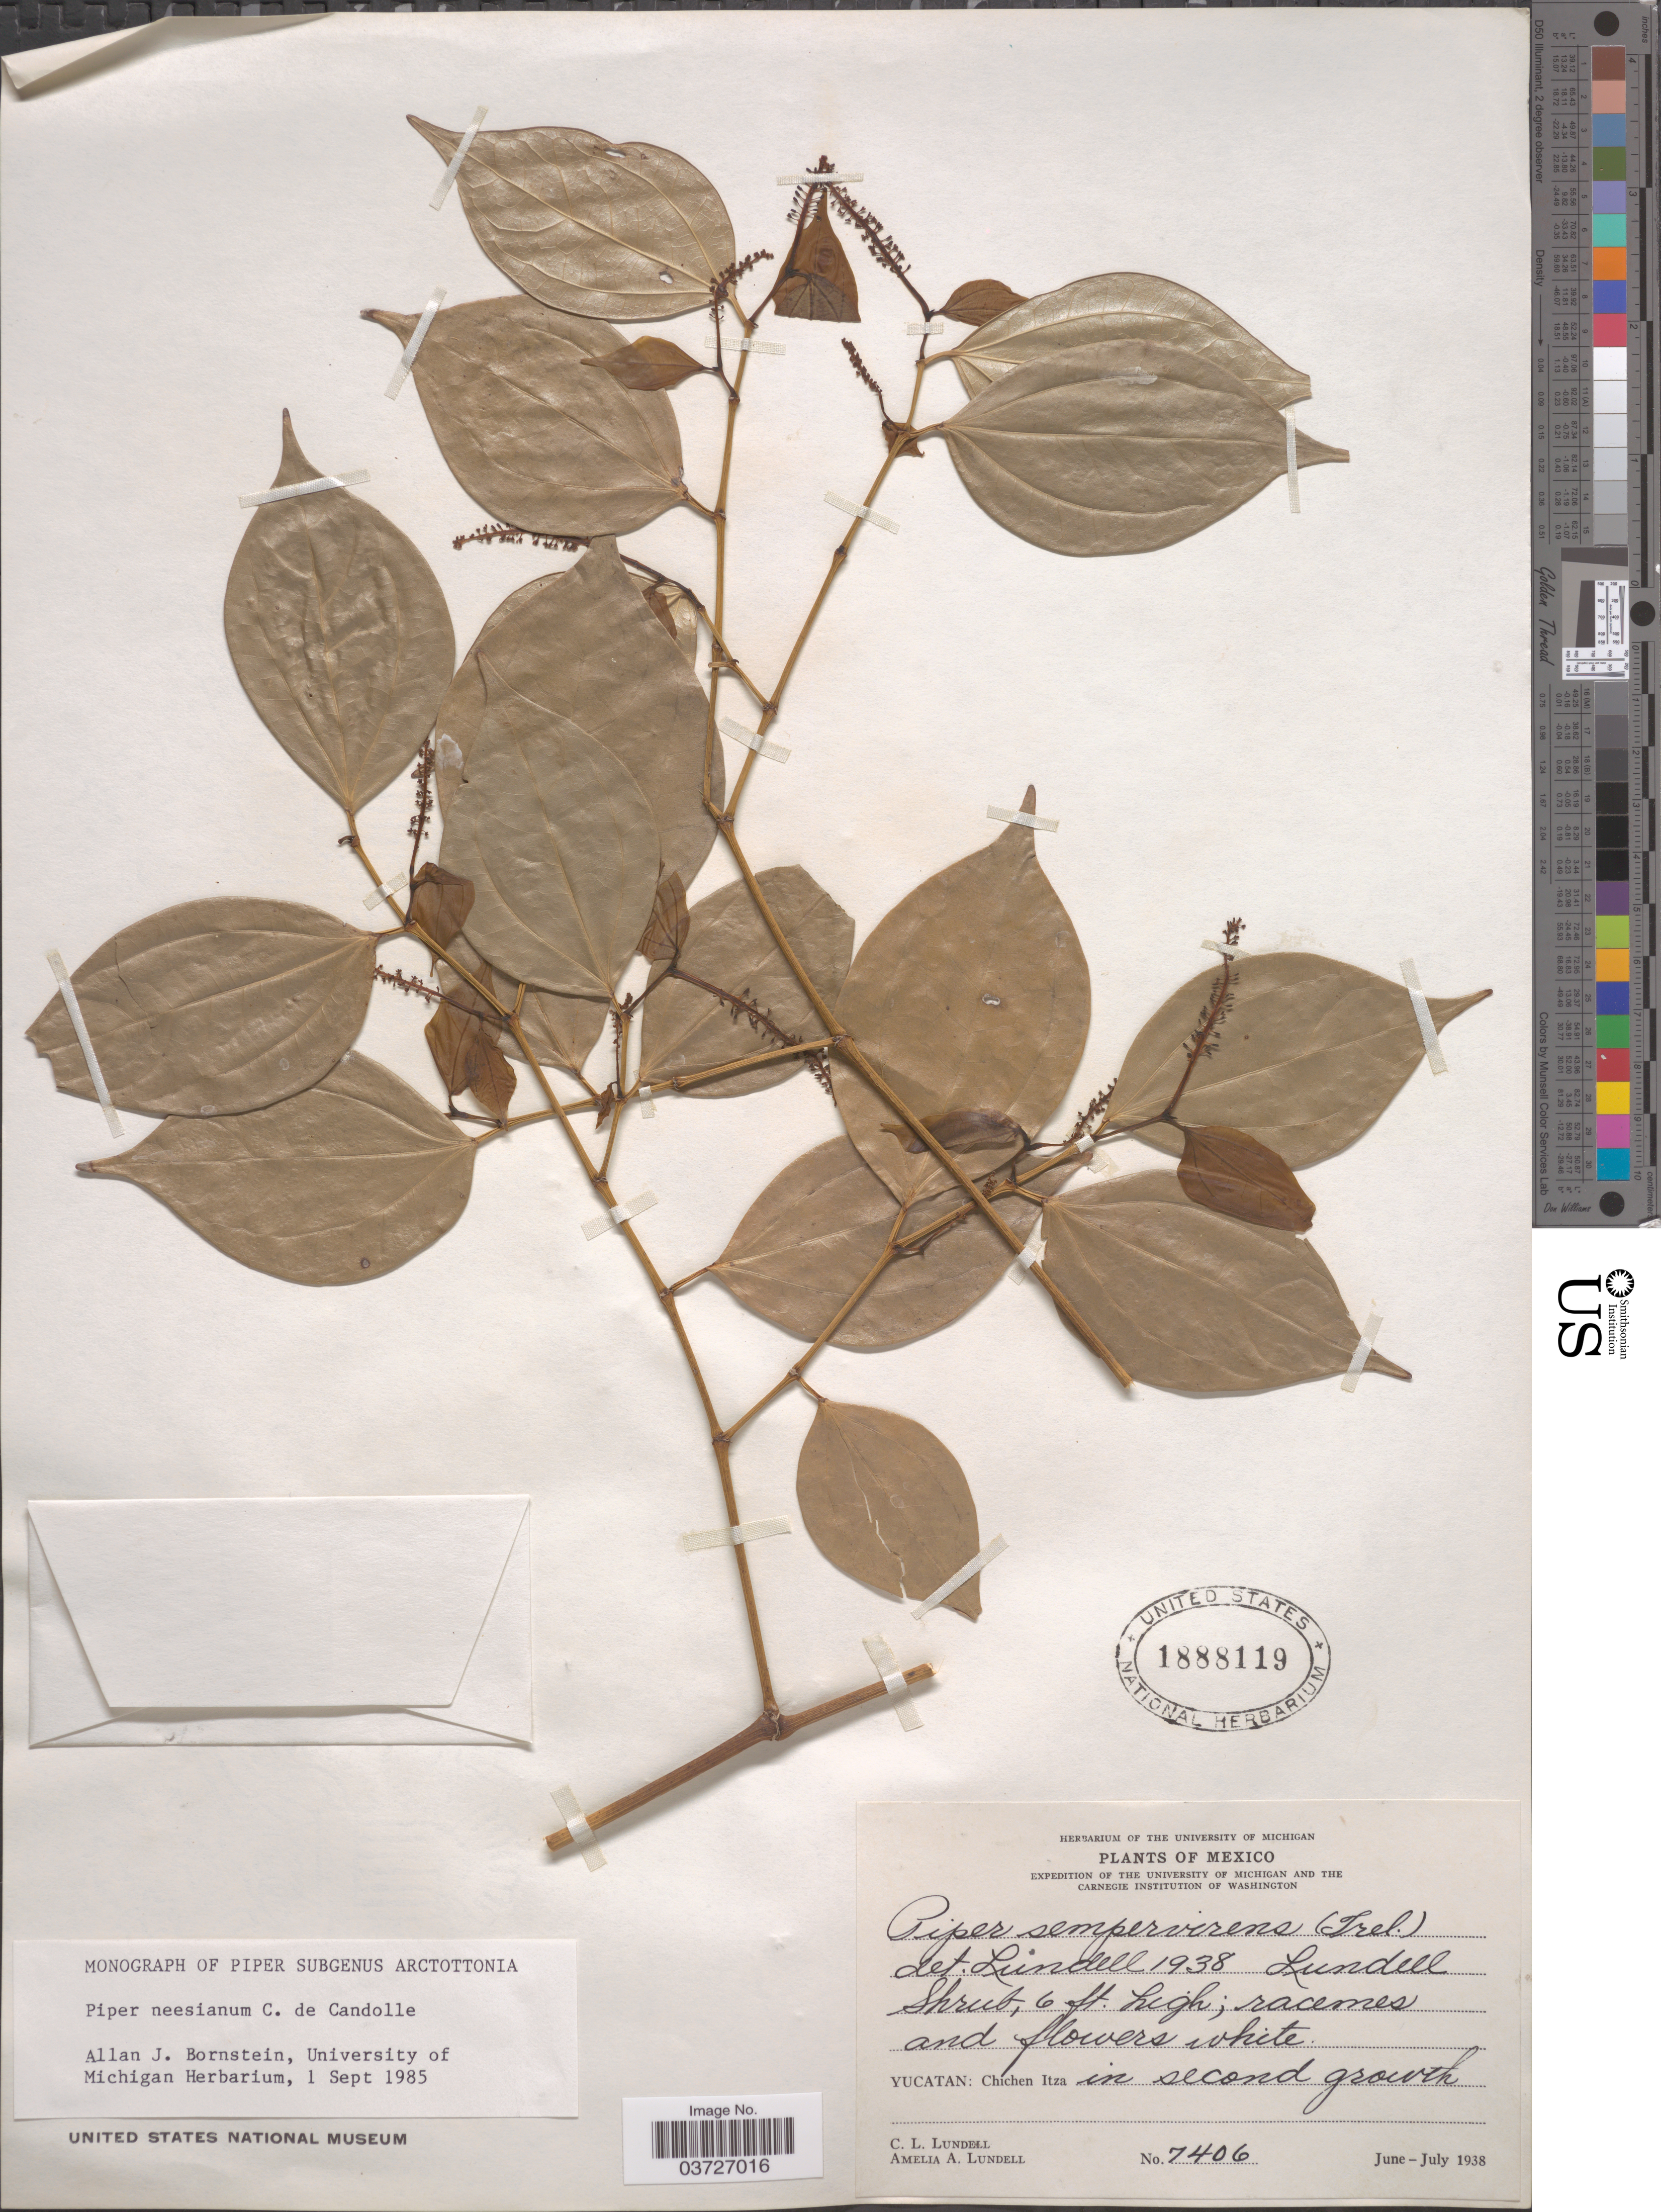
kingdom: Plantae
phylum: Tracheophyta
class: Magnoliopsida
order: Piperales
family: Piperaceae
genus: Piper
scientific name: Piper neesianum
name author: C. DC.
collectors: C. L. Lundell & A. A. Lundell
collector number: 7406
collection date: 1938-06/1938-07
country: Mexico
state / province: Yucatán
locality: Chichen Itza in second growth.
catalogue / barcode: US 1888119